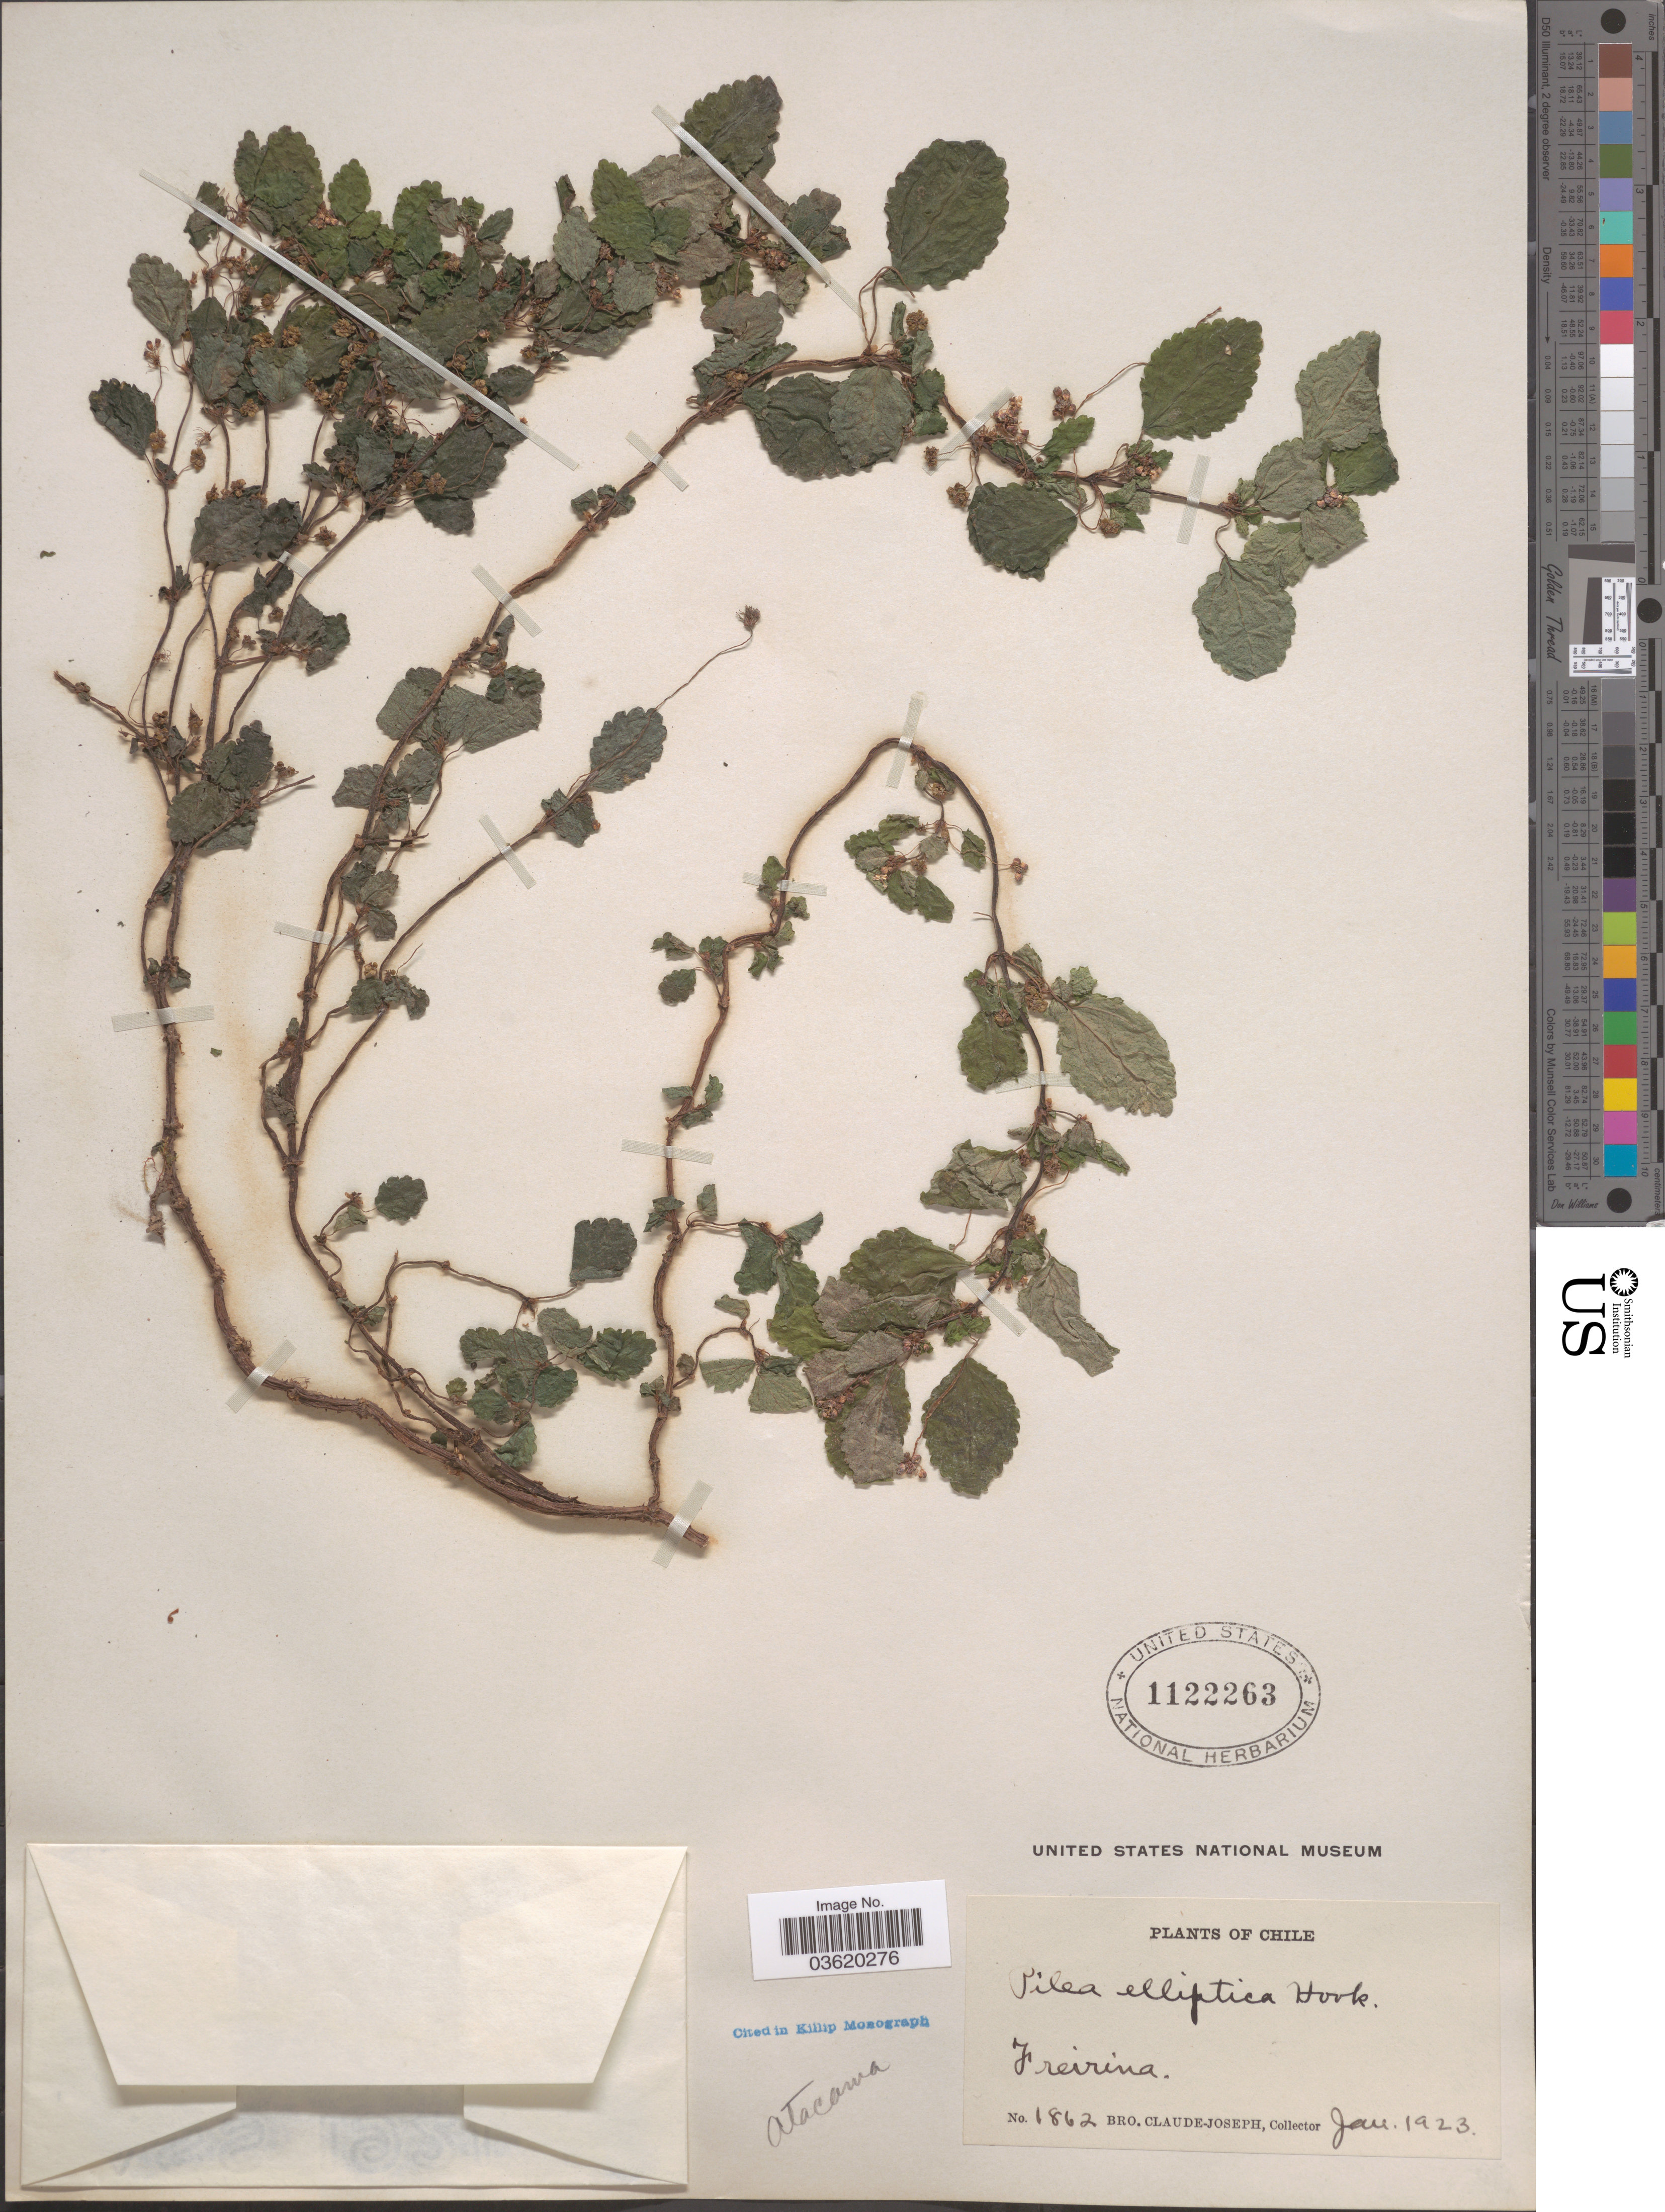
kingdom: Plantae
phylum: Tracheophyta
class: Magnoliopsida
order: Rosales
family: Urticaceae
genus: Pilea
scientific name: Pilea elliptica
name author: Hook. f.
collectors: Bro. Claude-Joseph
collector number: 1862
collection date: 1923-01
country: Chile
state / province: Atacama (III)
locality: Freirina.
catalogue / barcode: US 1122263